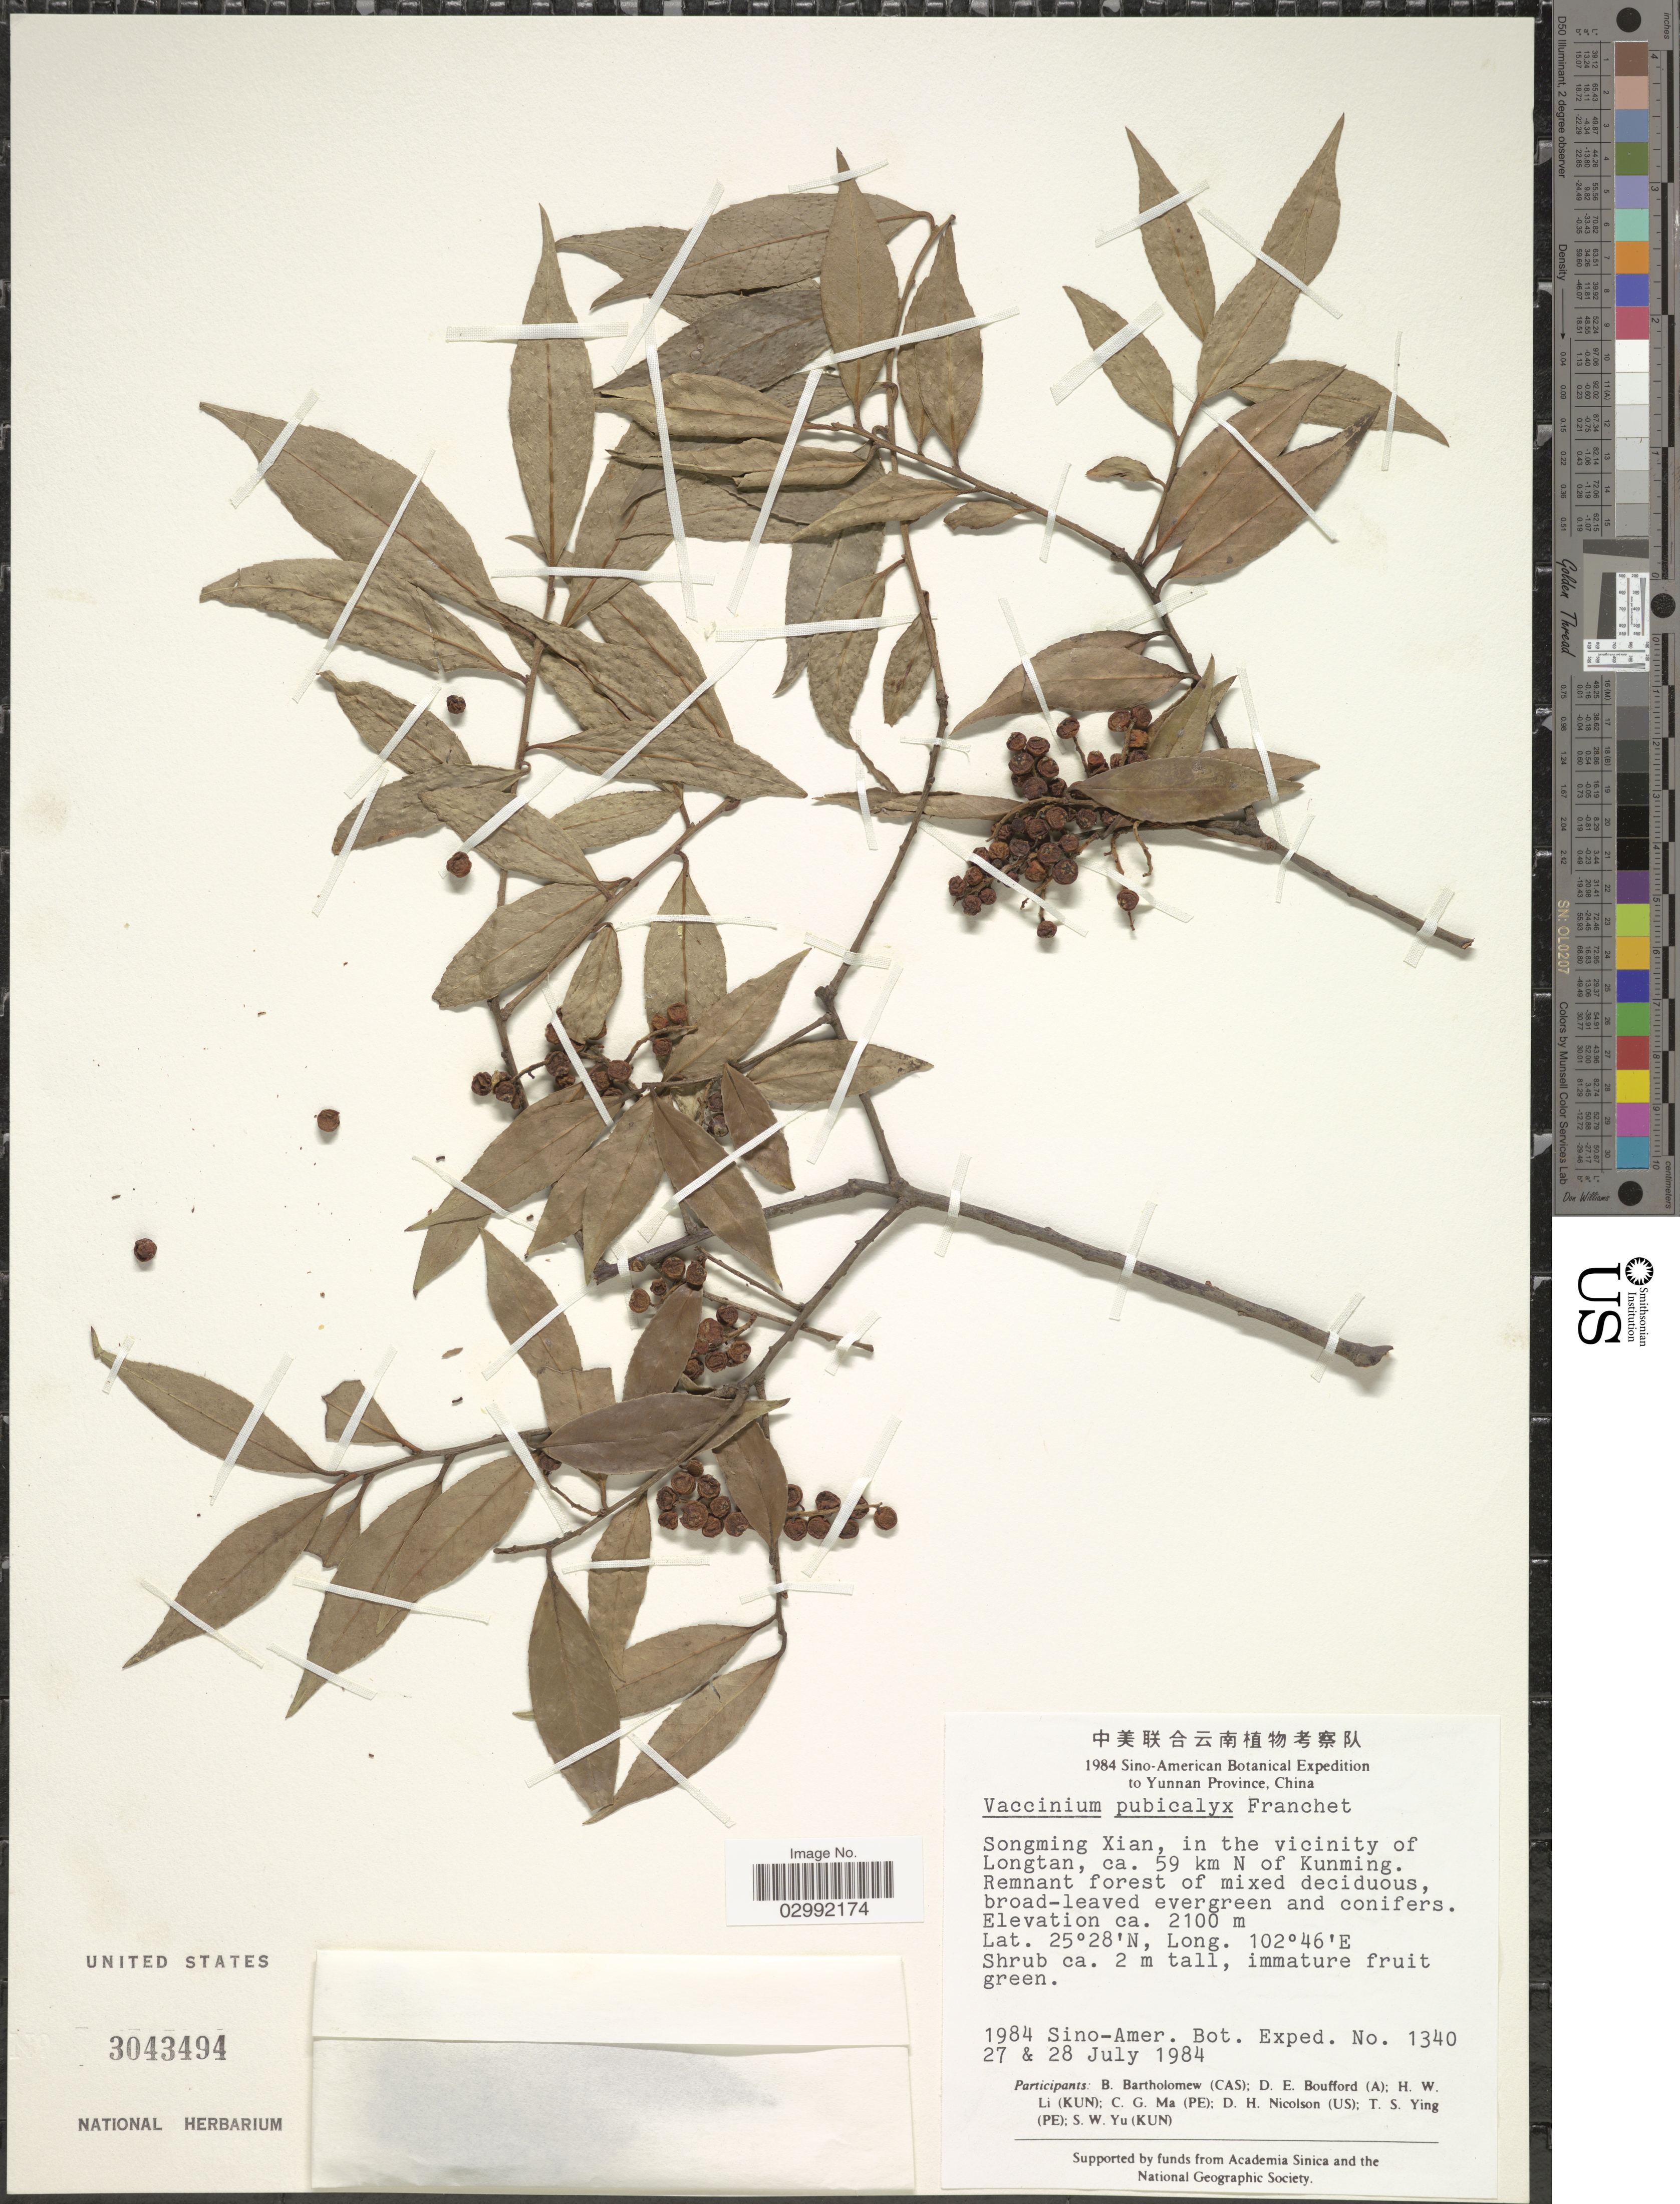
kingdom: Plantae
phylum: Tracheophyta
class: Magnoliopsida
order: Ericales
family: Ericaceae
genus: Vaccinium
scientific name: Vaccinium pubicalyx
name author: Franch.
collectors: Sino-Amer. Bot. Exped. 1984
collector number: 1340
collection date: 1984-07-27/1984-07-28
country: China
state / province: Yunnan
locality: Songming Xian, in the vicinity of Longtan, ca. 59 km N of Kunming.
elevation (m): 2100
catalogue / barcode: US 3043494